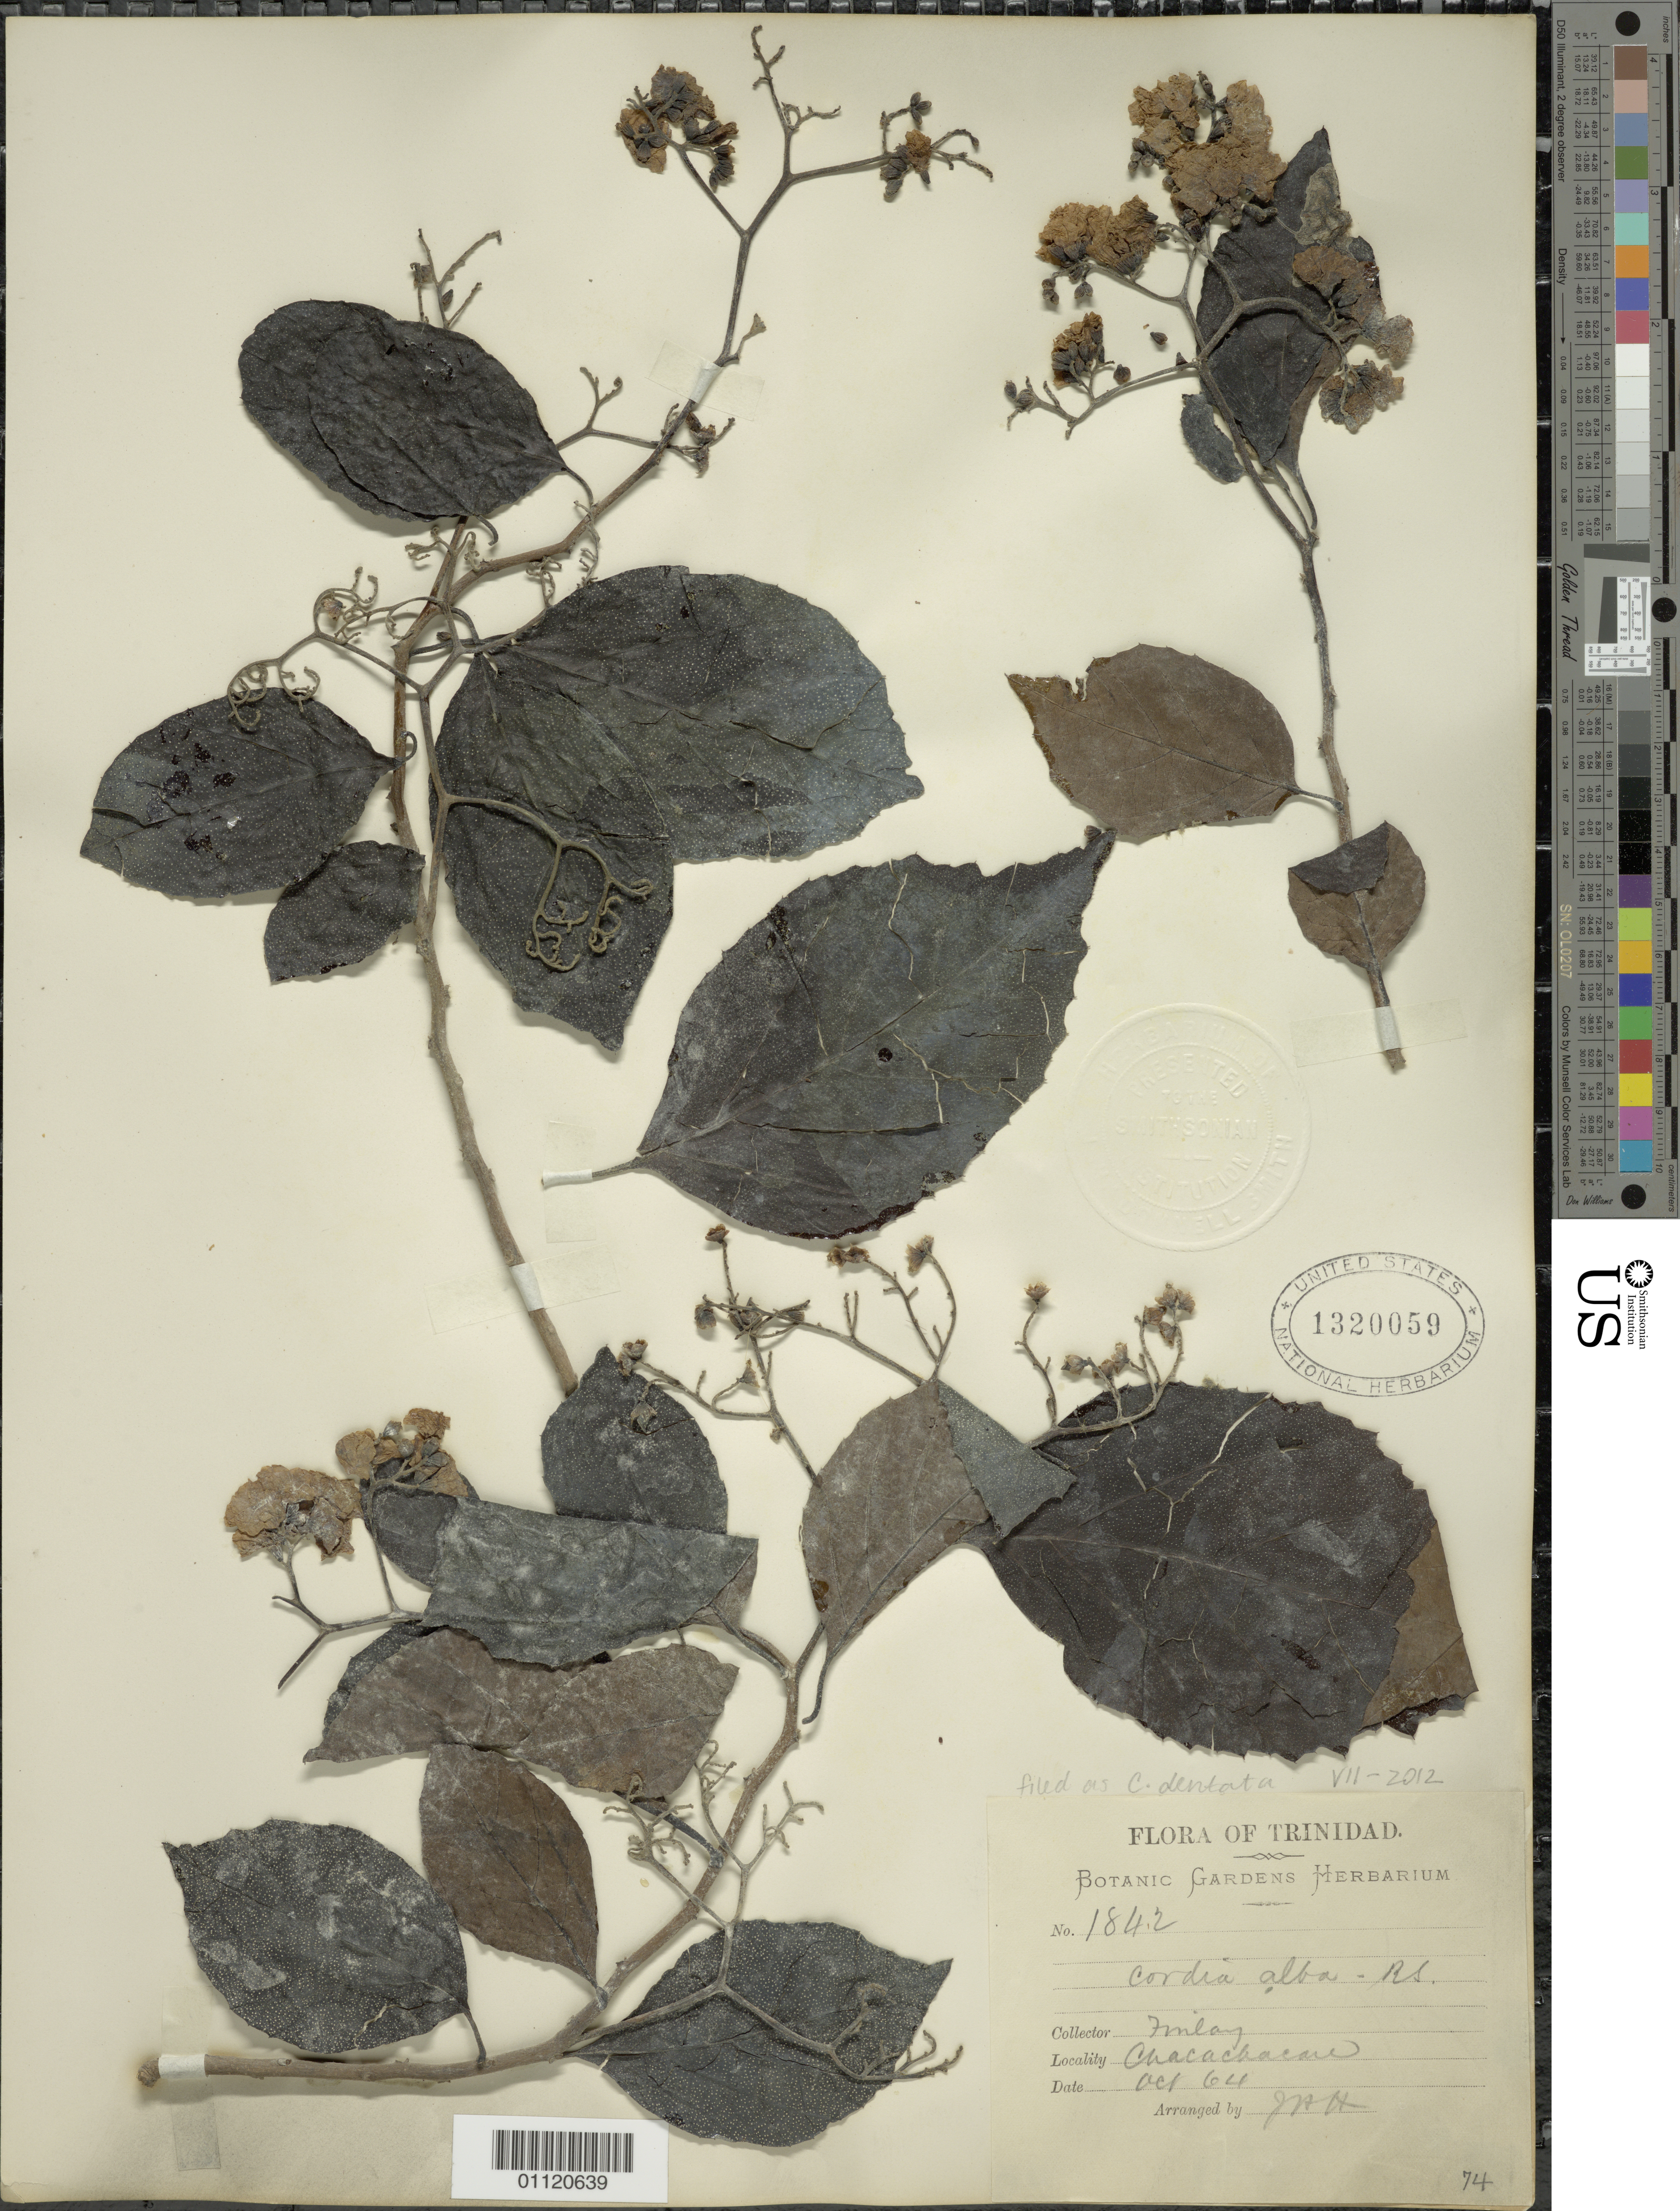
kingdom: Plantae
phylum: Tracheophyta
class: Magnoliopsida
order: Boraginales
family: Cordiaceae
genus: Cordia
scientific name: Cordia dentata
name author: Poir.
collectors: -. Finlay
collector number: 1842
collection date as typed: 01 Oct 1864 to 31 Oct 1864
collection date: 1864-10-01/1864-10-31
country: Trinidad and Tobago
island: Chacachacare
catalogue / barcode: US 1320059